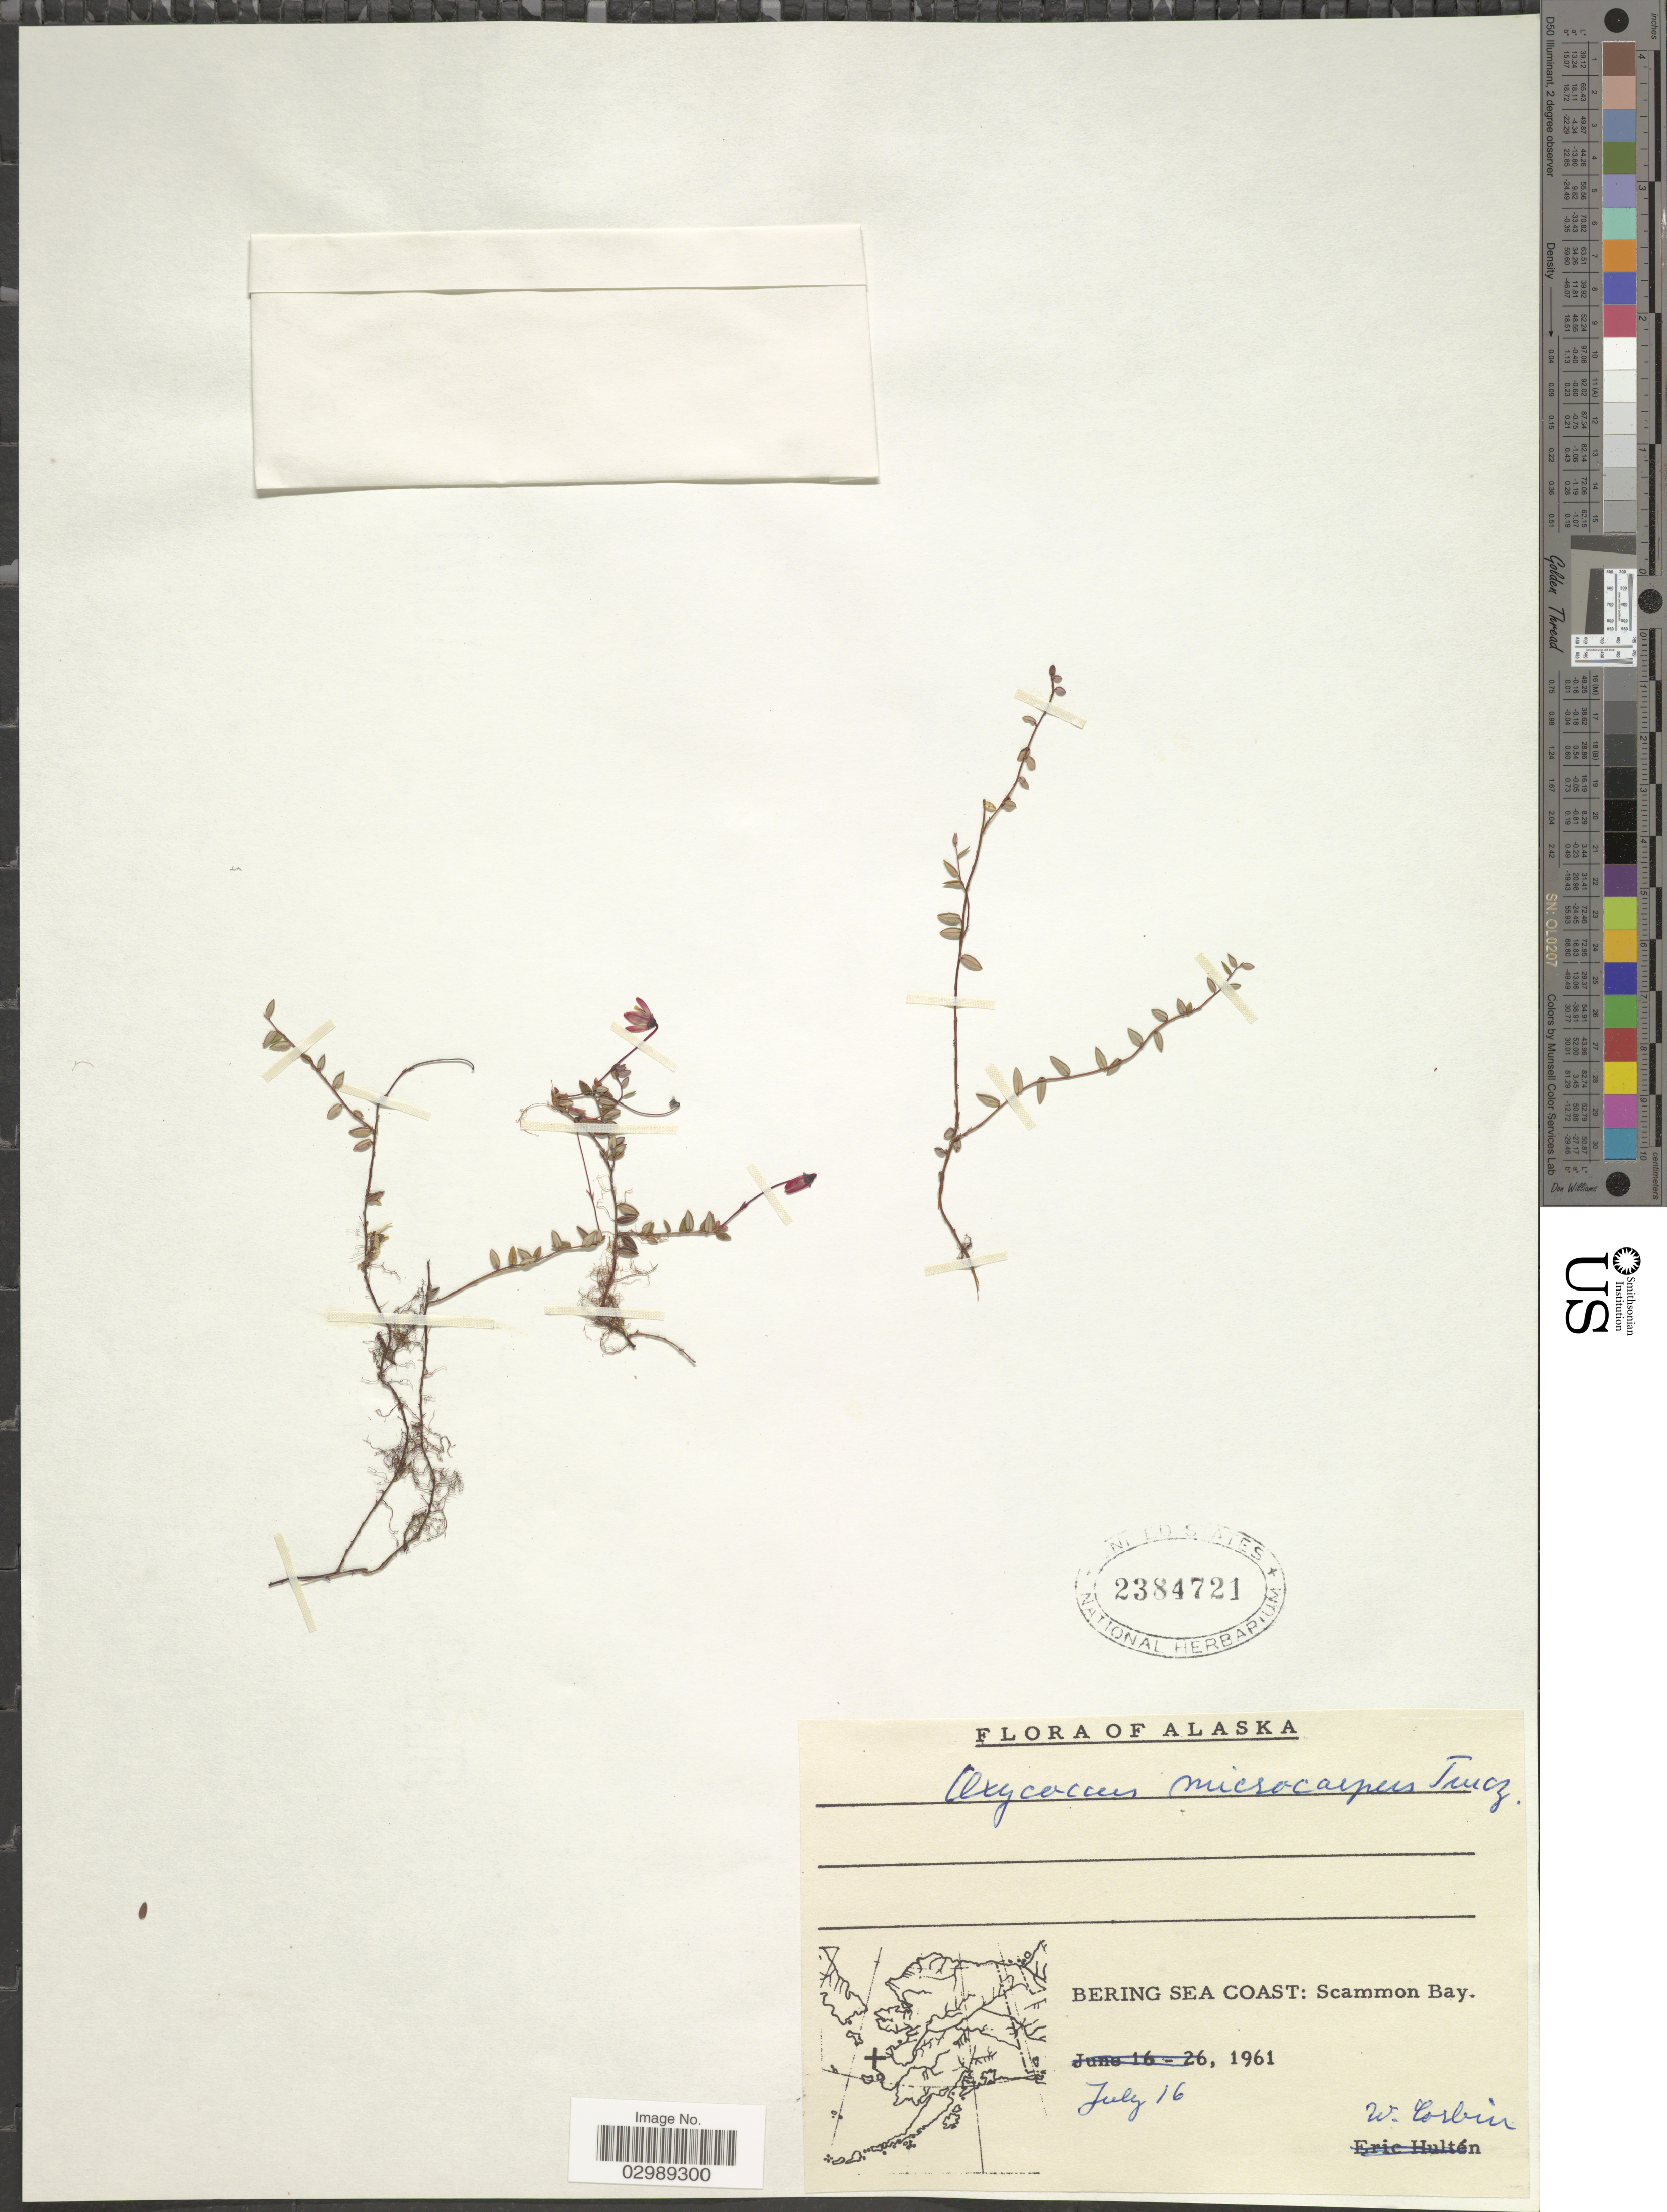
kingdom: Plantae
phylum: Tracheophyta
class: Magnoliopsida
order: Ericales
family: Ericaceae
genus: Vaccinium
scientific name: Vaccinium oxycoccos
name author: L.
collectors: W. Corbin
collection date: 1961-07-16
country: United States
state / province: Alaska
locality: Bering Sea Coast: Scammon Bay.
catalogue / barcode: US 2384721